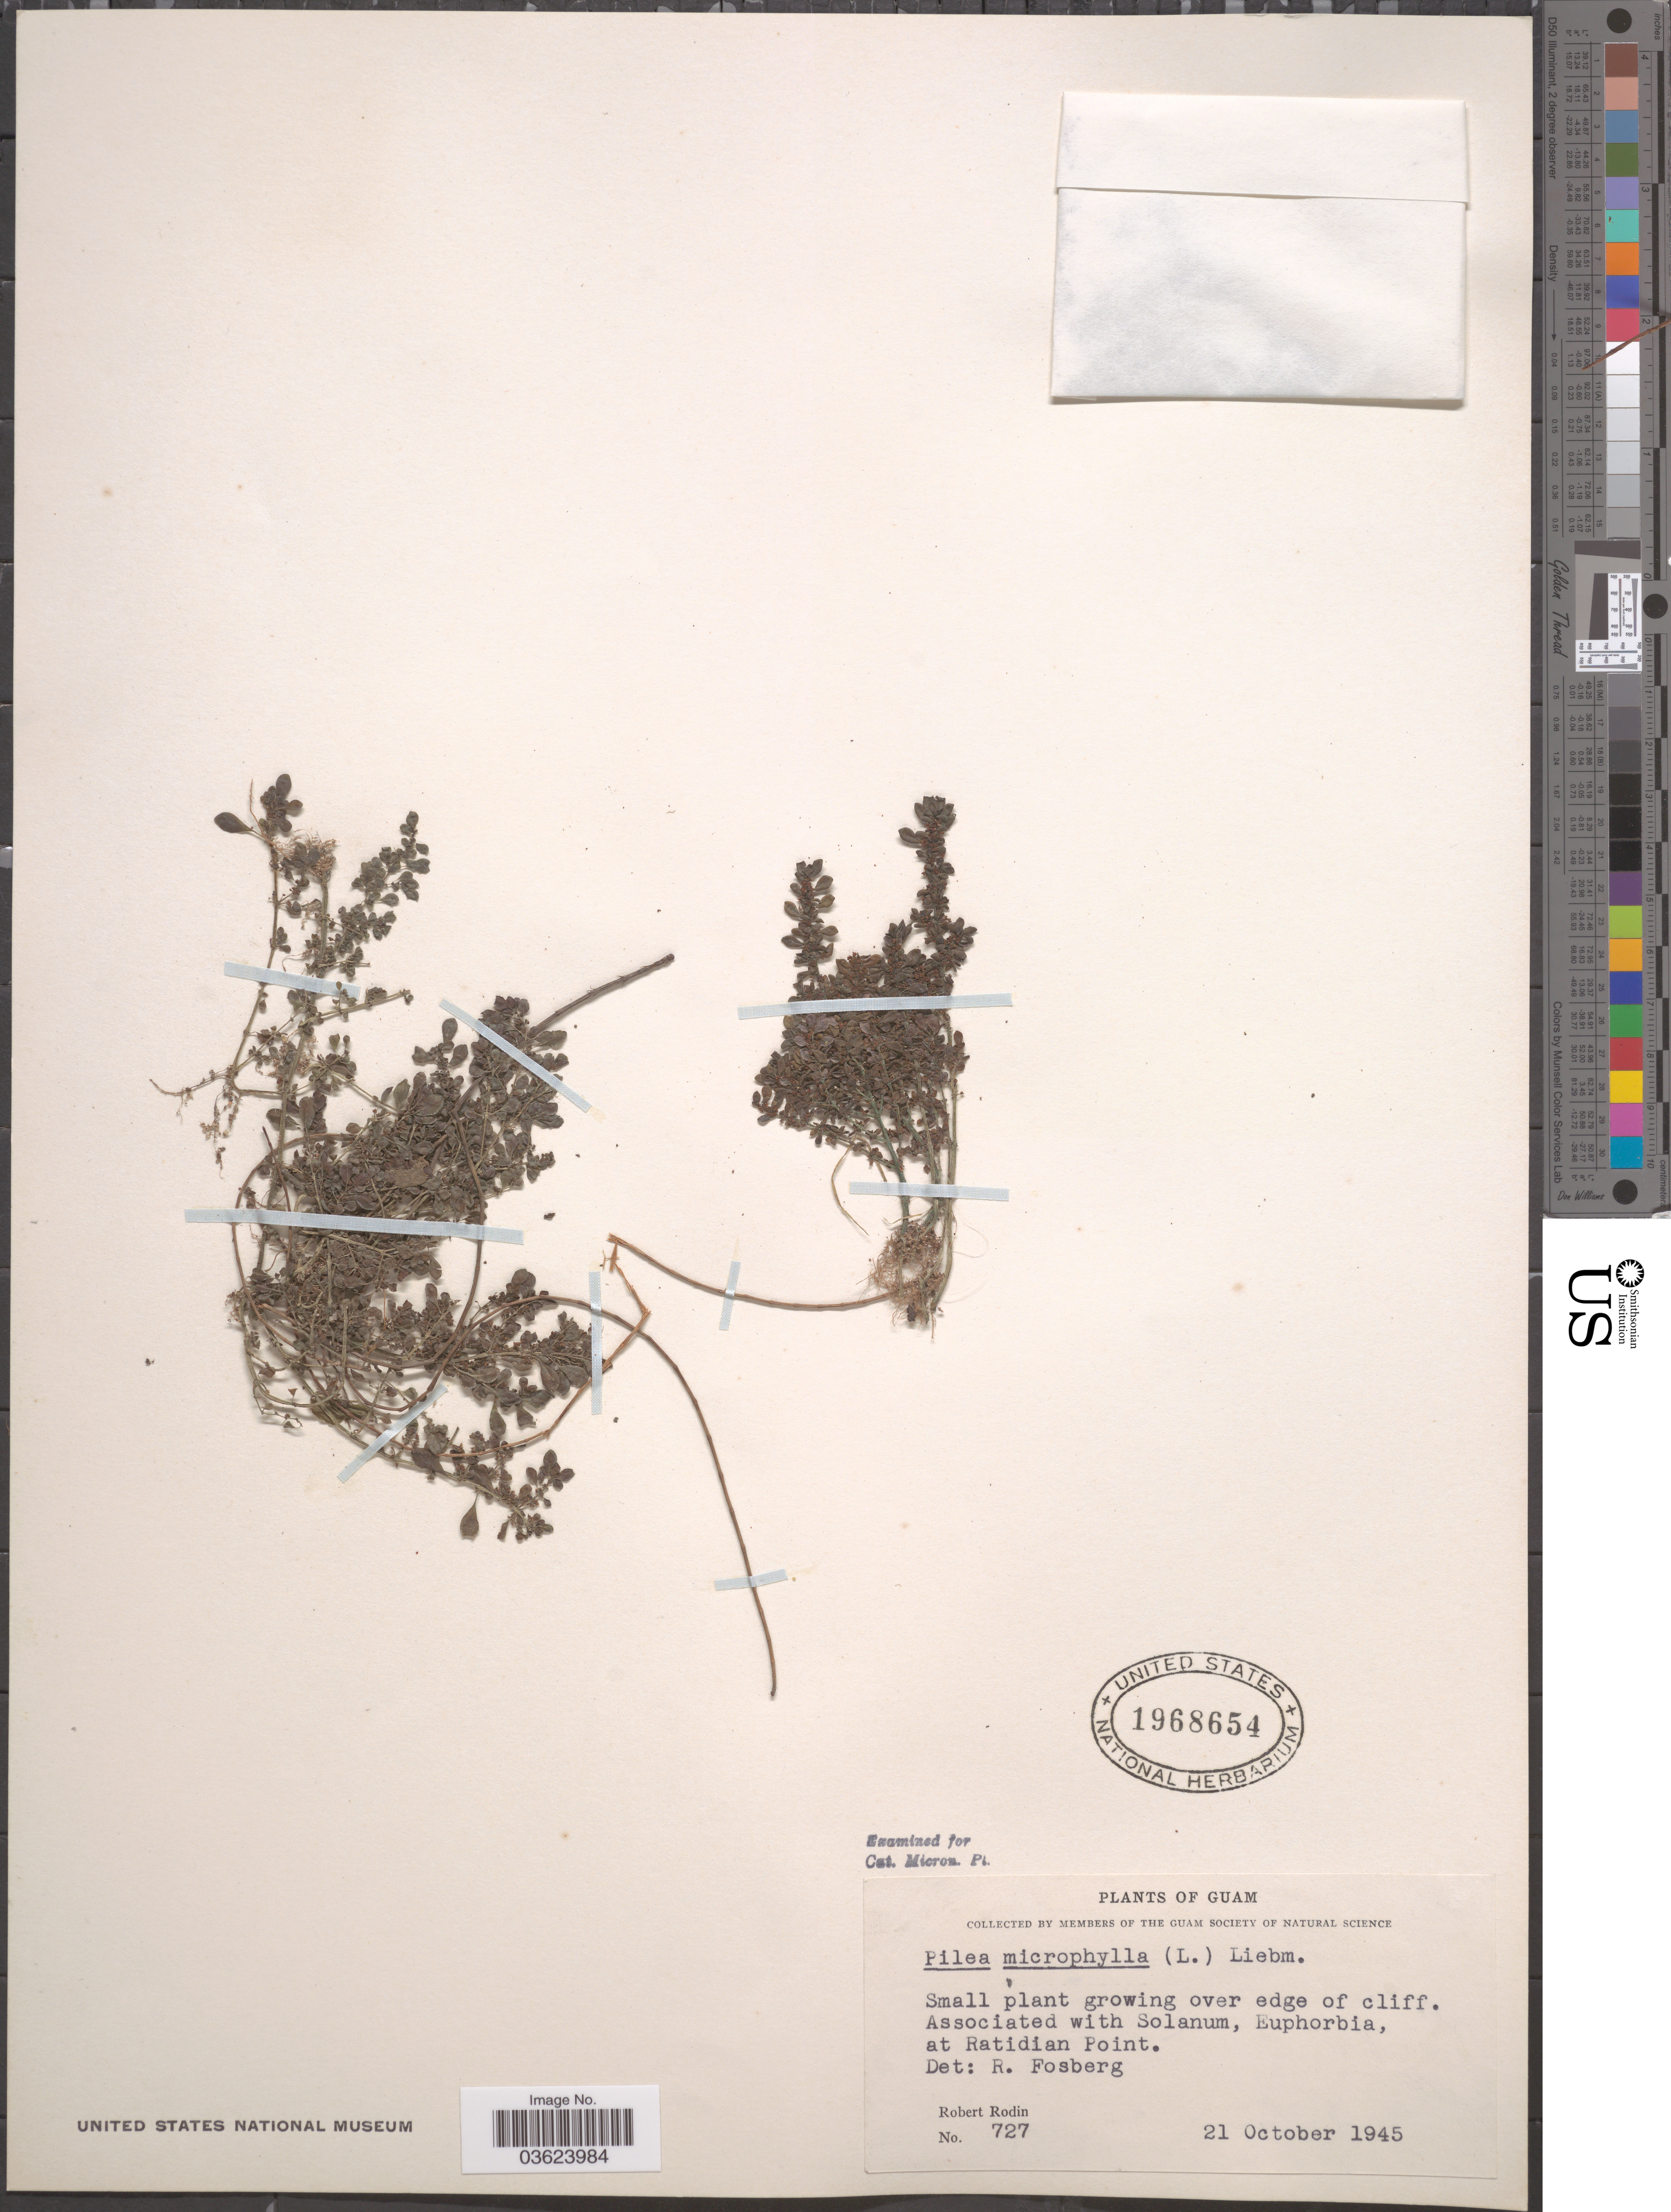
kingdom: Plantae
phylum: Tracheophyta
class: Magnoliopsida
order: Rosales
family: Urticaceae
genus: Pilea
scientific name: Pilea microphylla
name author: (L.) Liebm.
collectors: R. Rodin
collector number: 727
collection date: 1945-10-21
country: Guam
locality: Ritidian Point.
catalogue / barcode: US 1968654